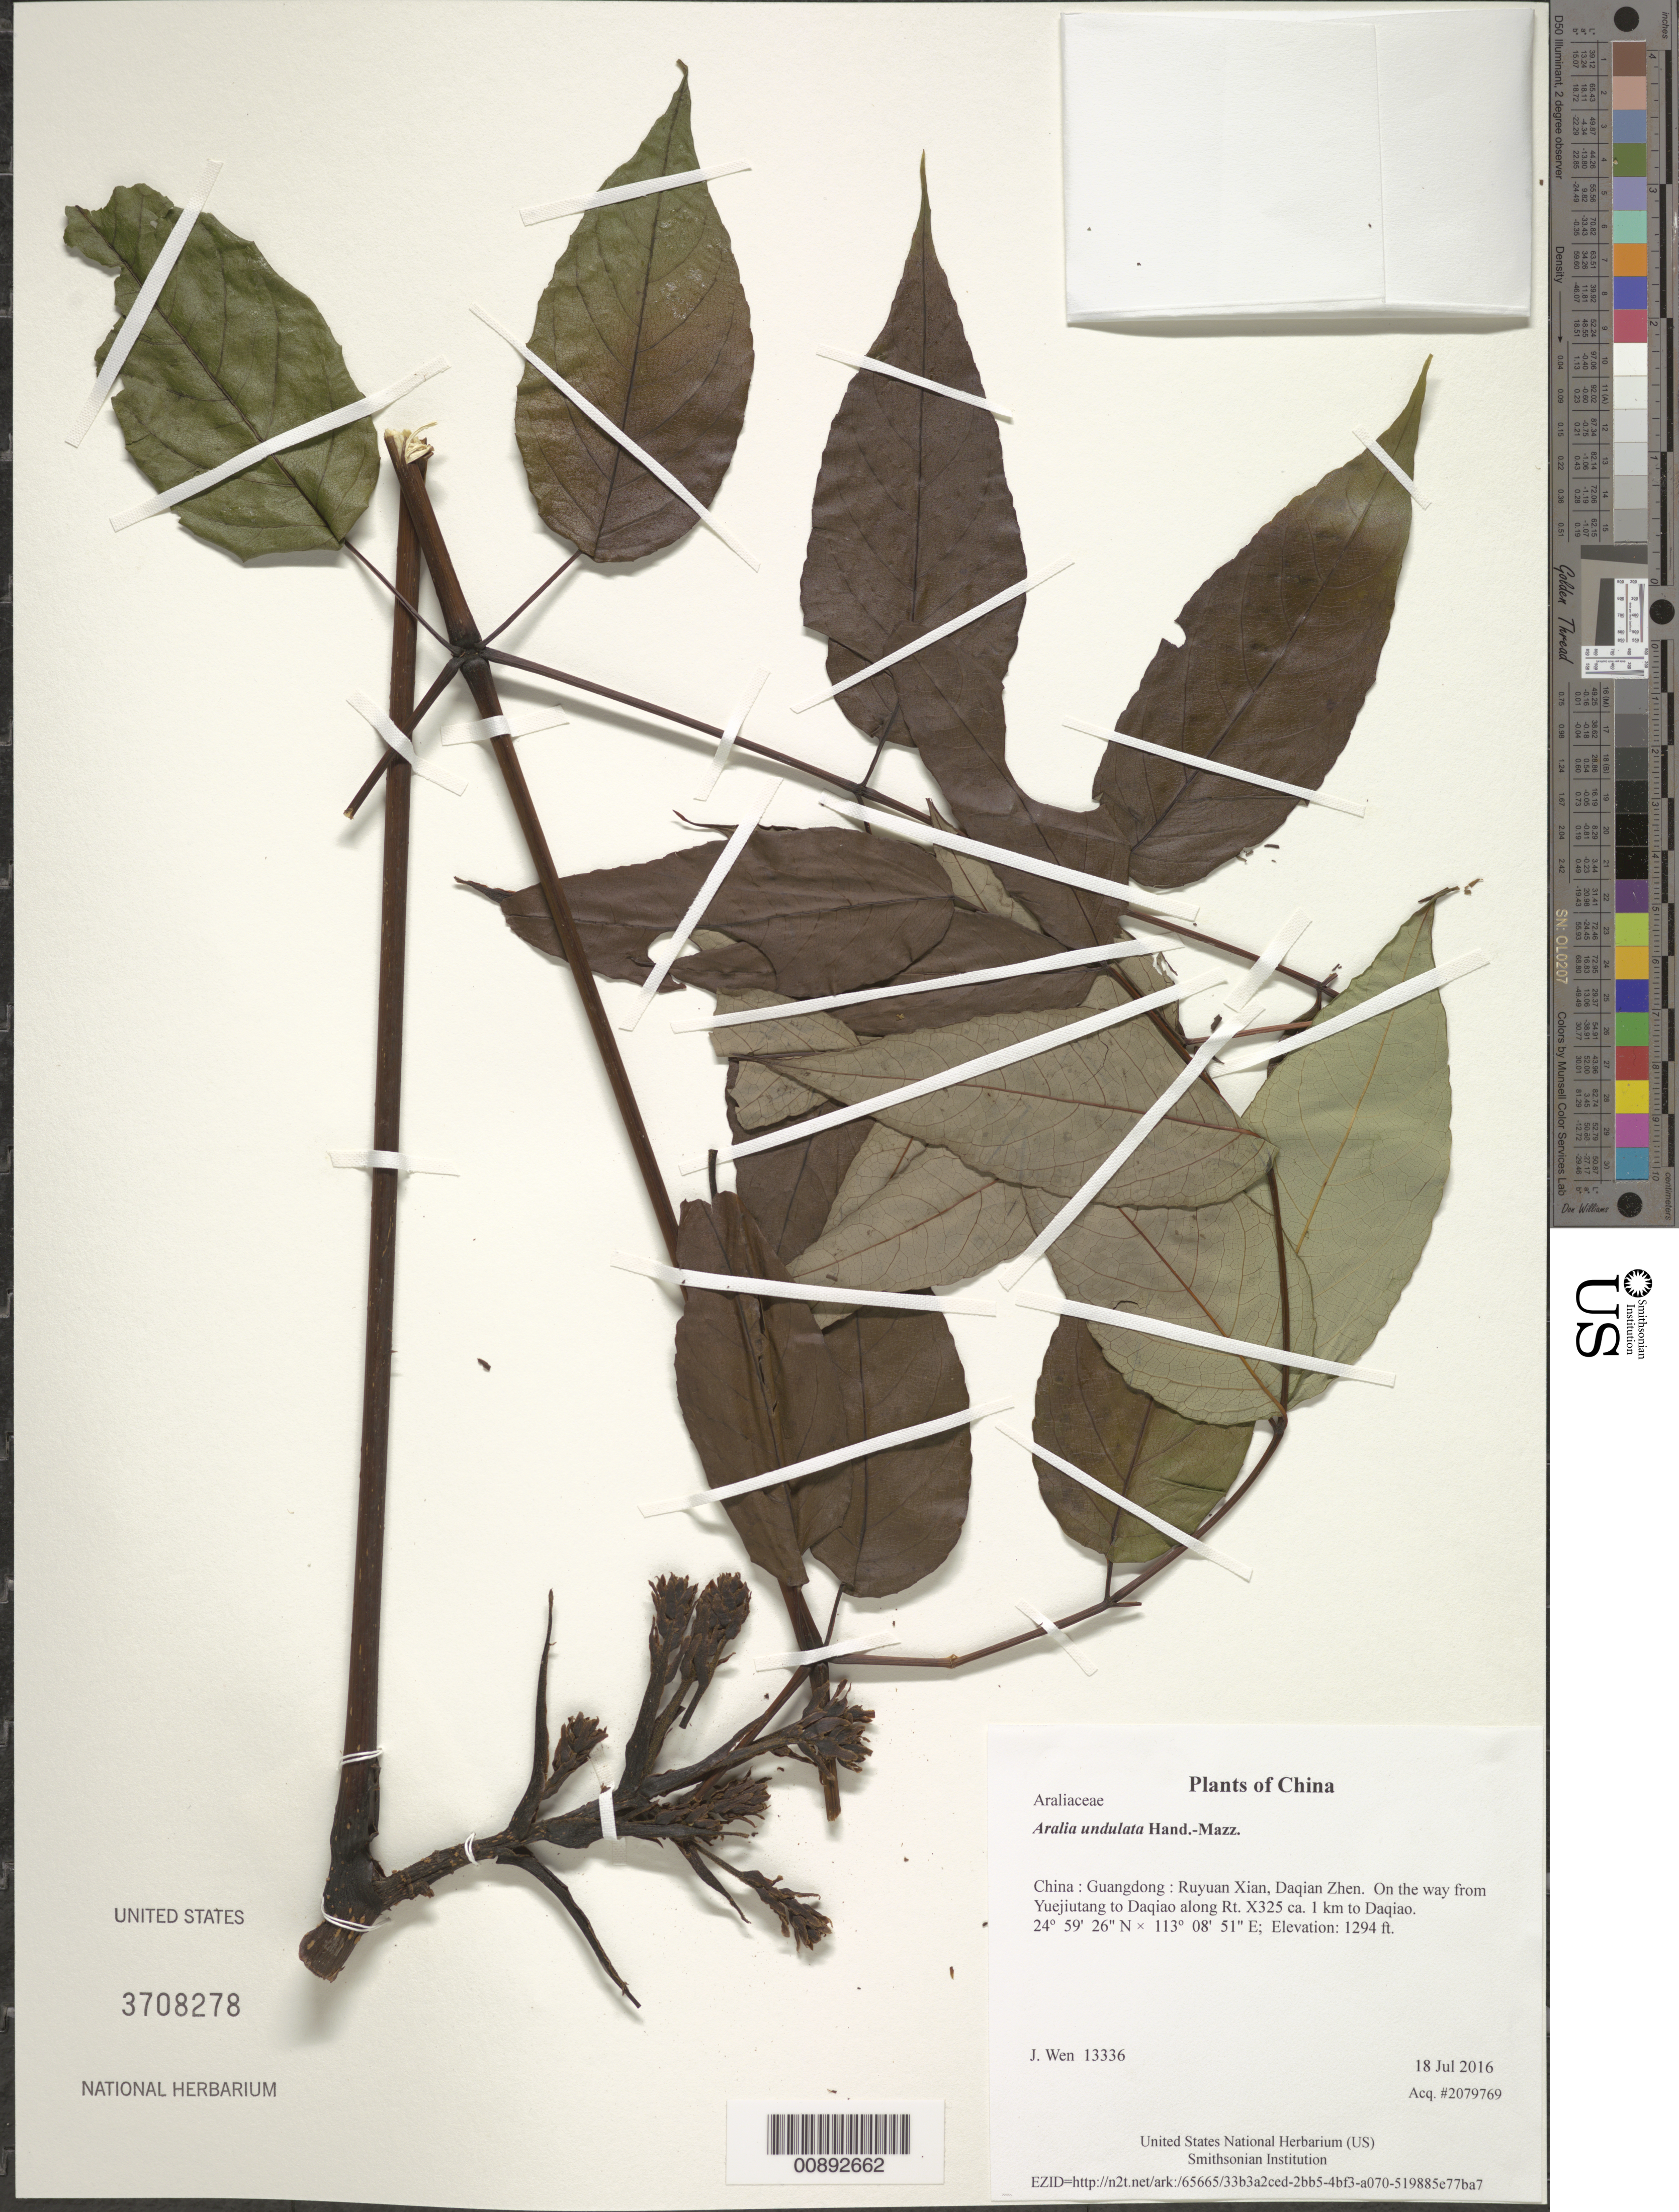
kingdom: Plantae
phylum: Tracheophyta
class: Magnoliopsida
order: Apiales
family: Araliaceae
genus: Aralia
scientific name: Aralia undulata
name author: Hand.-Mazz.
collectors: J. Wen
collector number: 13336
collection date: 2016-07-18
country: China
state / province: Guangdong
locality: Ruyuan Xian, Daqian Zhen. On the way from Yuejiutang to Daqiao along Rt. X325 ca. 1 km to Daqiao.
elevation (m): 394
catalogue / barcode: US 3708278